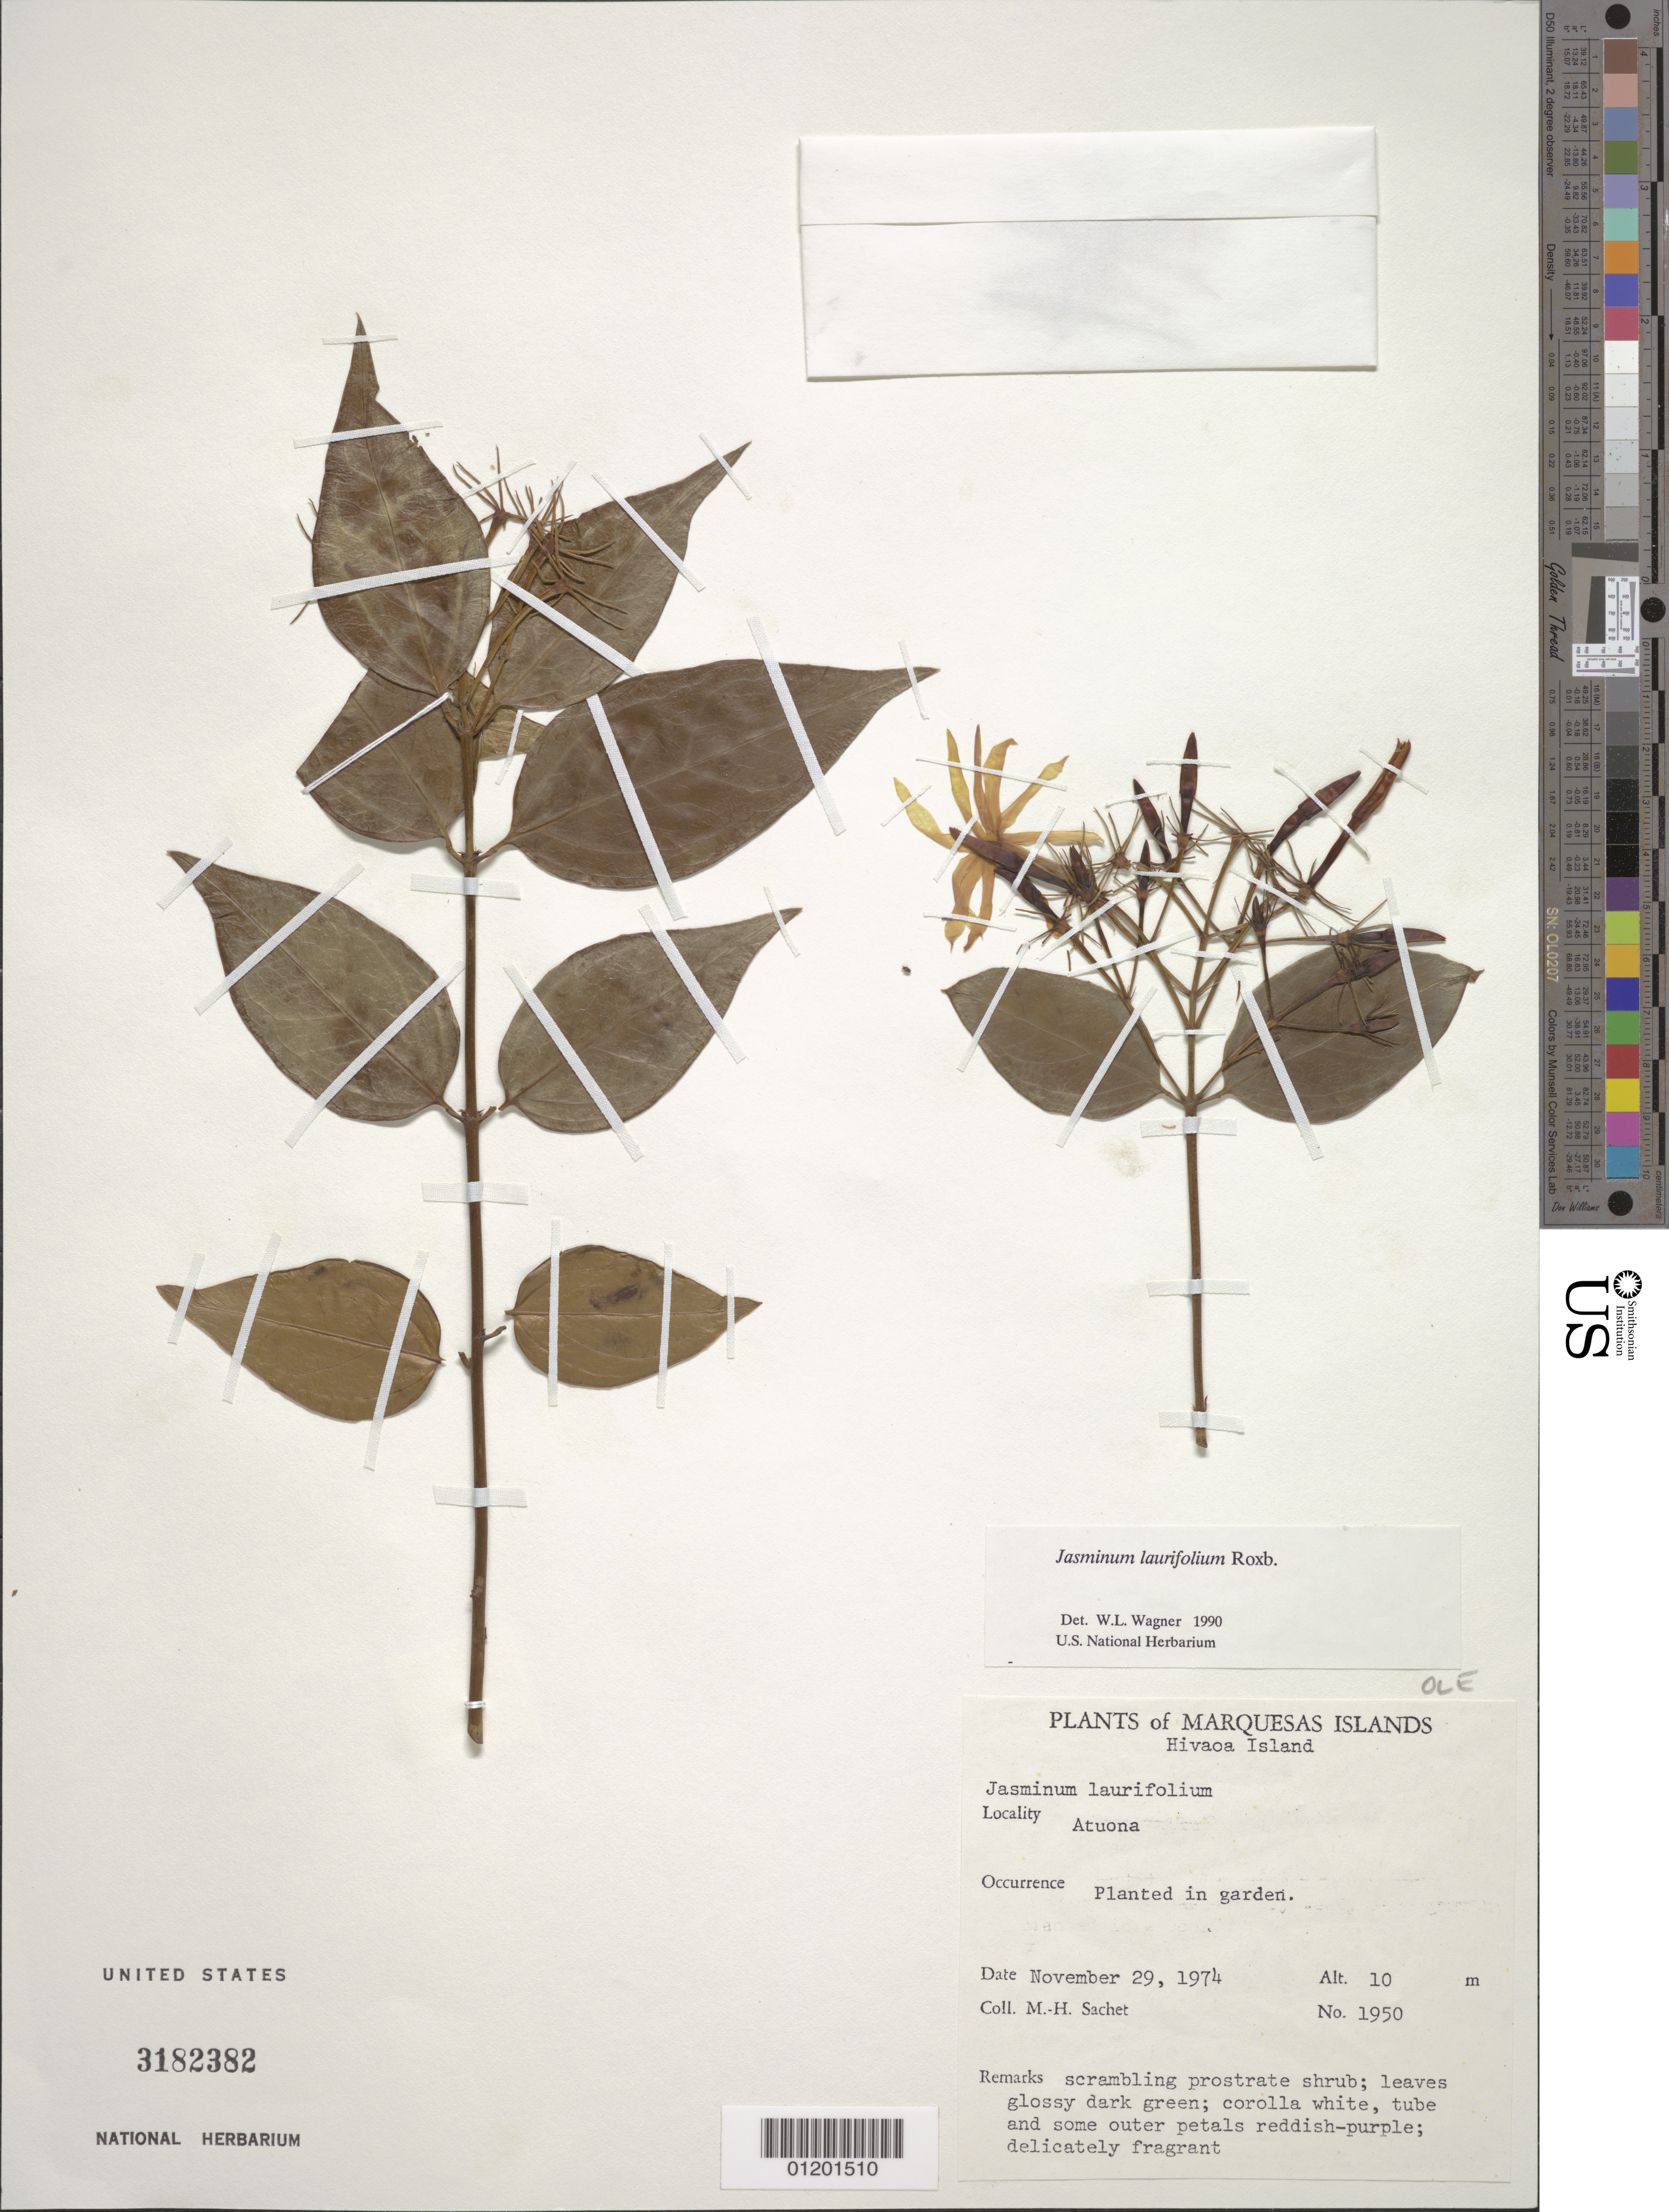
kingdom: Plantae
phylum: Tracheophyta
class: Magnoliopsida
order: Lamiales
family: Oleaceae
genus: Jasminum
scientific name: Jasminum laurifolium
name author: Roxb.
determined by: Wagner, W. L., (BOT), Smithsonian Institution - National Museum of Natural History (UNITED STATES)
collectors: M.-H. Sachet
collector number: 1950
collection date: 1974-11-29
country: French Polynesia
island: Hiva Oa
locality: Atuona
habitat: Planted in garden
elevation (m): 10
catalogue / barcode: US 3182382